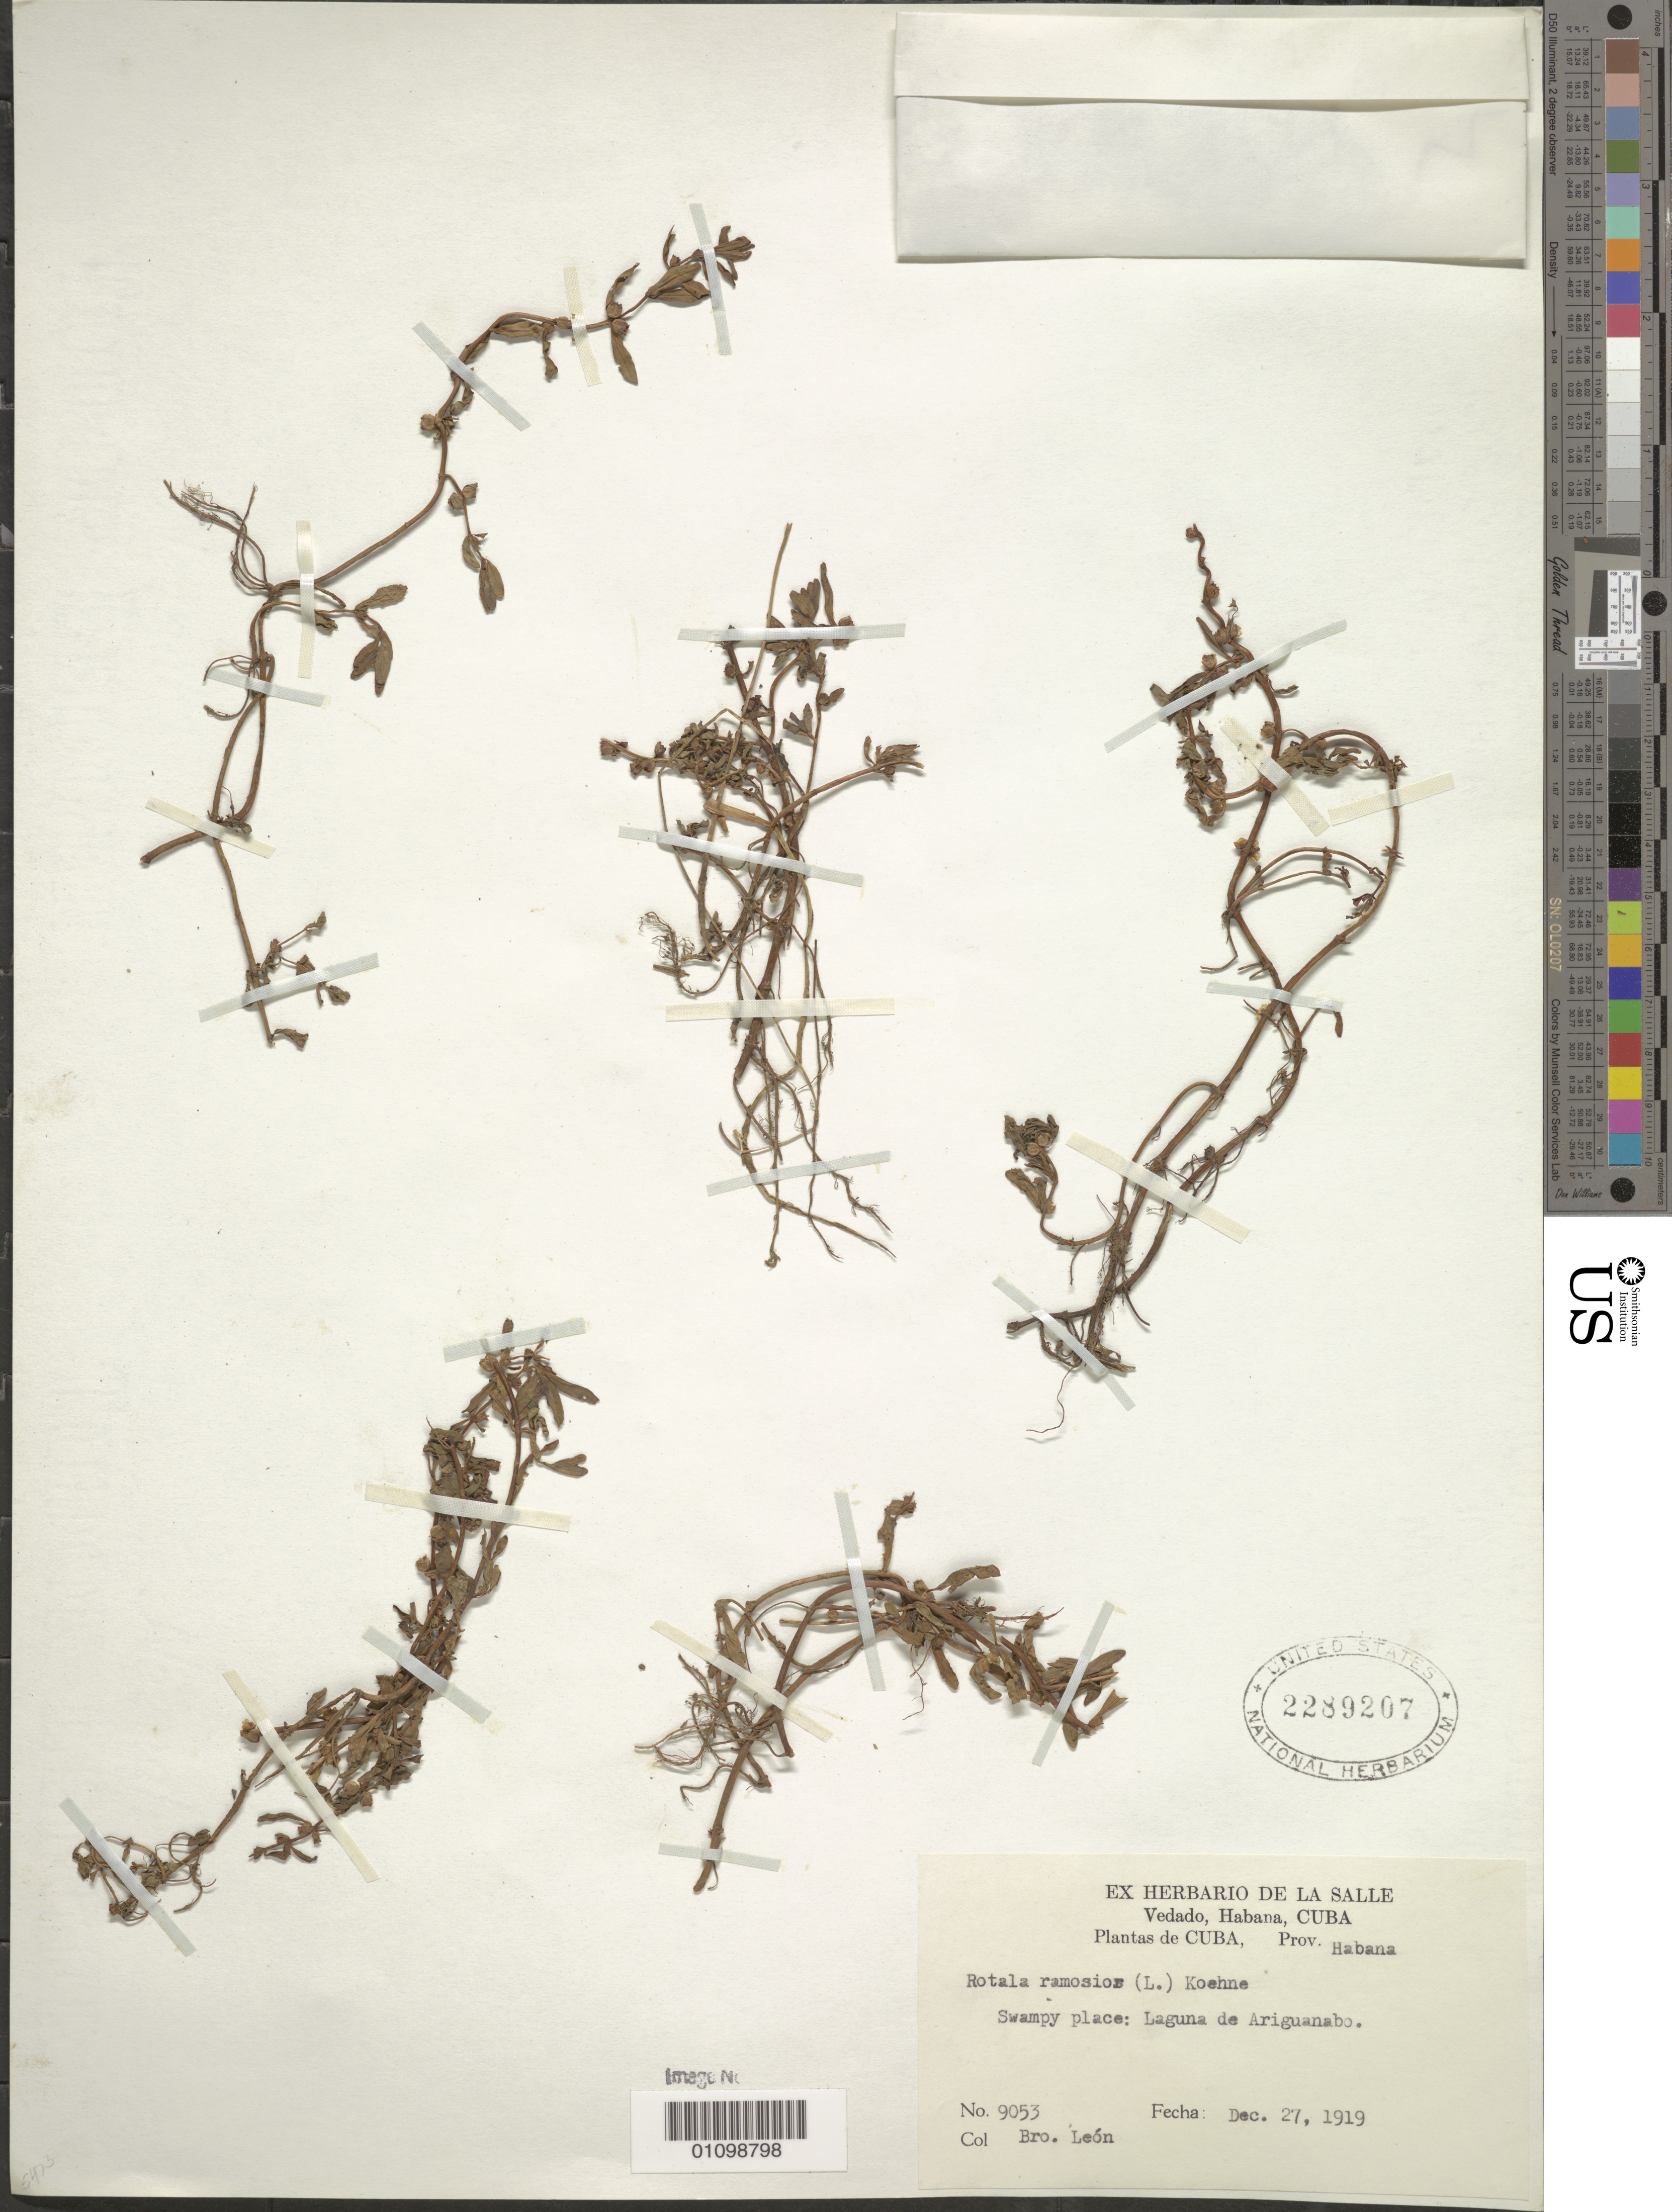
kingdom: Plantae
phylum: Tracheophyta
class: Magnoliopsida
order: Myrtales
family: Lythraceae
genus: Rotala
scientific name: Rotala ramosior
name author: (L.) Koehne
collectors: Bro. León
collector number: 9053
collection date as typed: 27 Dec 1919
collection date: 1919-12-27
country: Cuba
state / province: La Habana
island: Cuba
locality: Vedado, Habana Swampy place: Laguna de Ariguanabo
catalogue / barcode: US 2289207